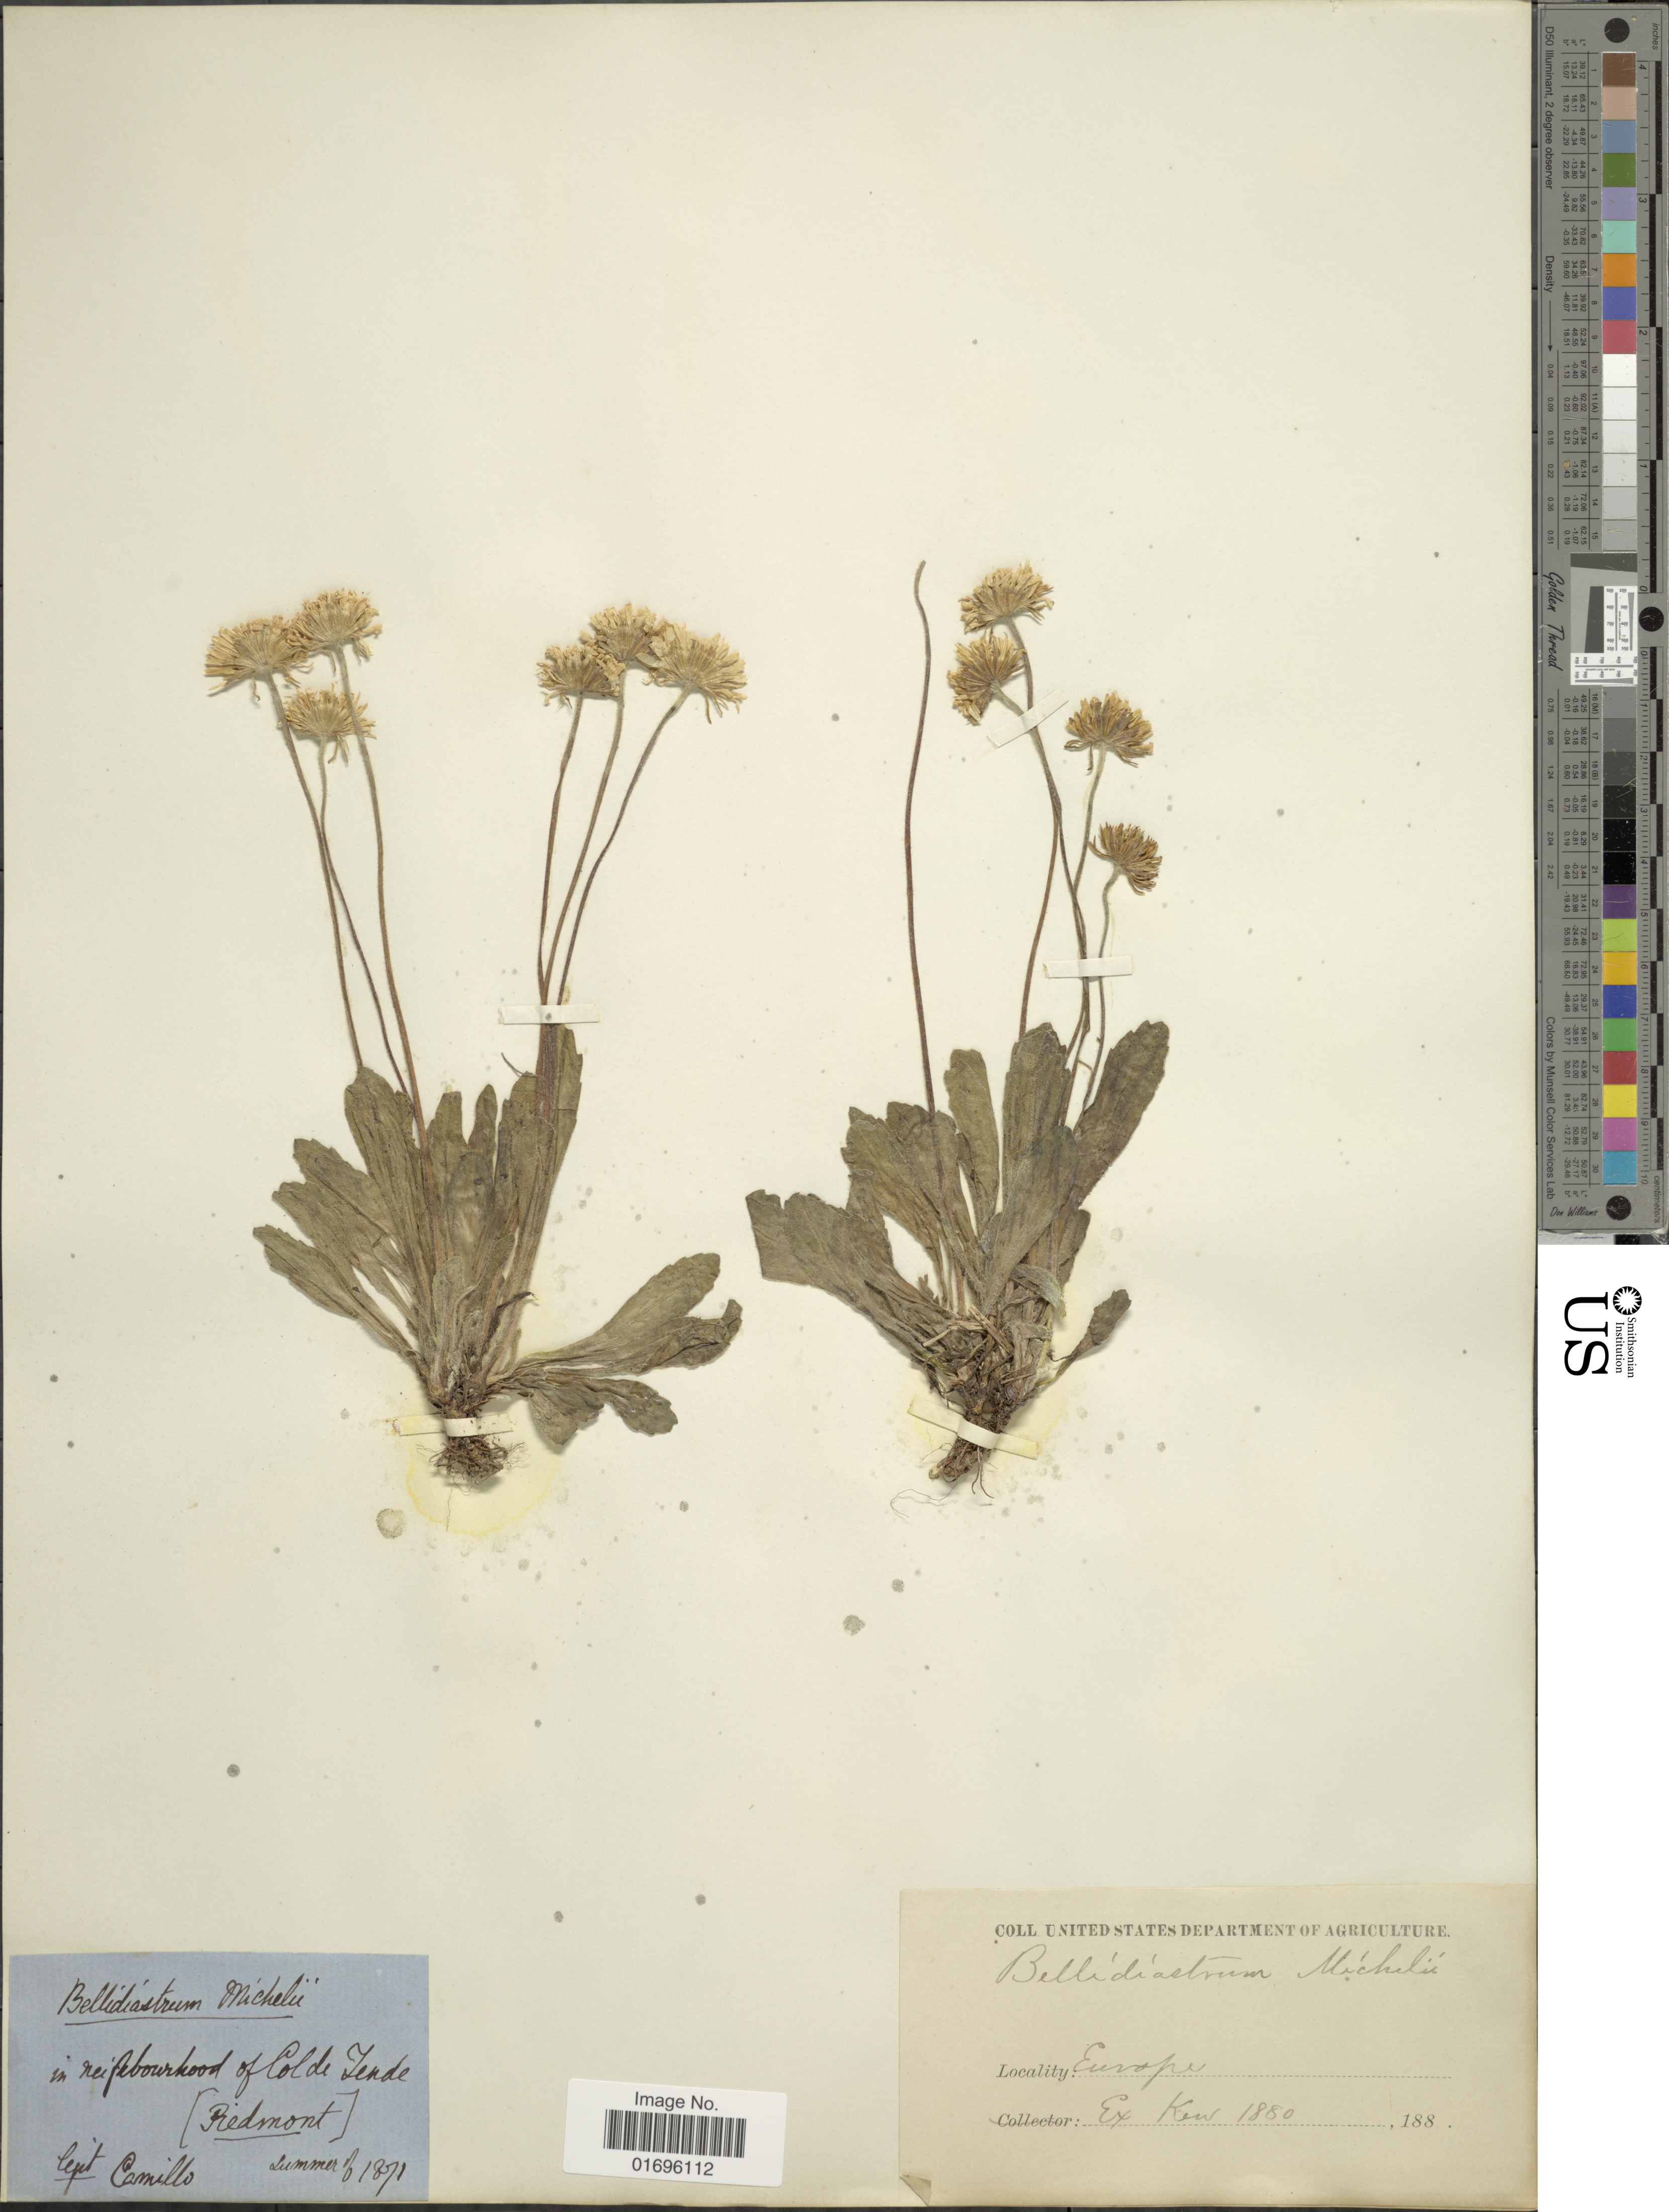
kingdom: Plantae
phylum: Tracheophyta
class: Magnoliopsida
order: Asterales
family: Asteraceae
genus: Aster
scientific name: Aster bellidiastrum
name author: (L.) Scop.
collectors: Camillo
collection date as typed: Summer of 1871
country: Italy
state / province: Piedmont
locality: In neighbourhood of Colde Tende [Piedmont]